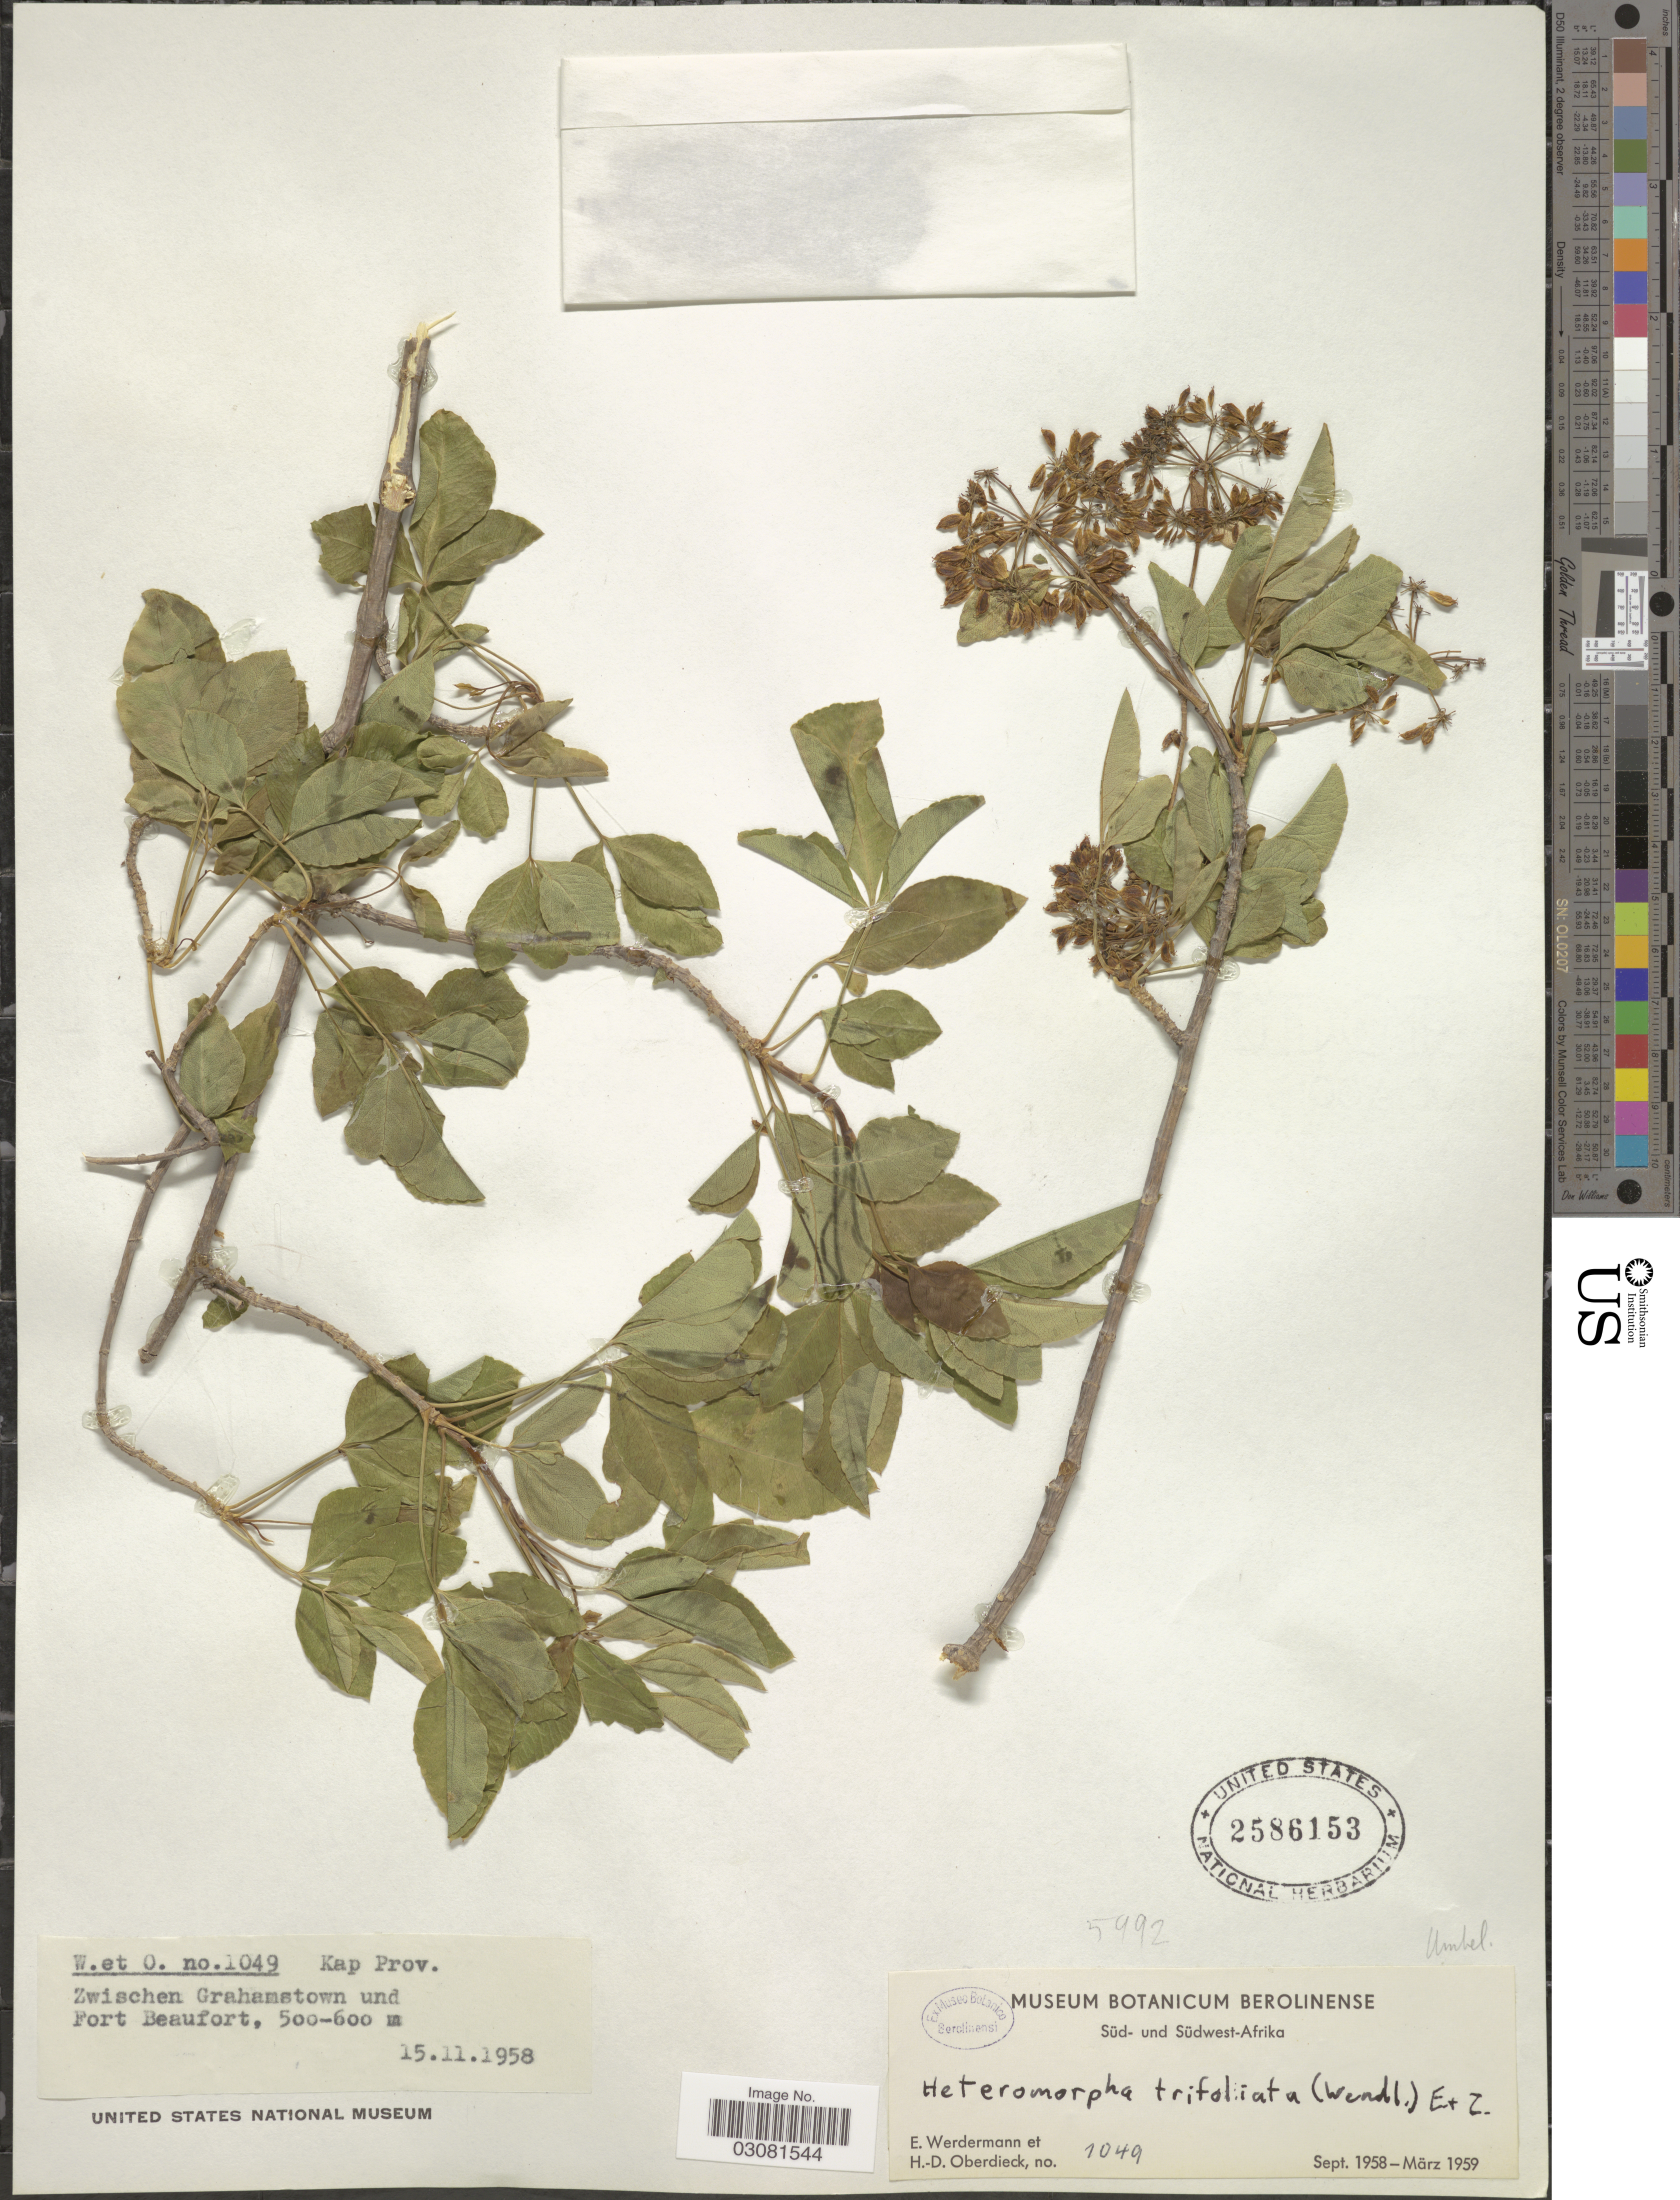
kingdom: Plantae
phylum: Tracheophyta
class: Magnoliopsida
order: Apiales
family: Apiaceae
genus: Heteromorpha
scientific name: Heteromorpha trifoliata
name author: (H.L. Wendl. & Bartl.) Eckl. & Zeyh.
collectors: E. Werdermann & H. Oberdieck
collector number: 1049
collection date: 1958-11-15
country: South Africa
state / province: Eastern Cape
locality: Kap Prov., Zwischen Grahamstown und Fort Beaufort.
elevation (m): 500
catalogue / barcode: US 2586153